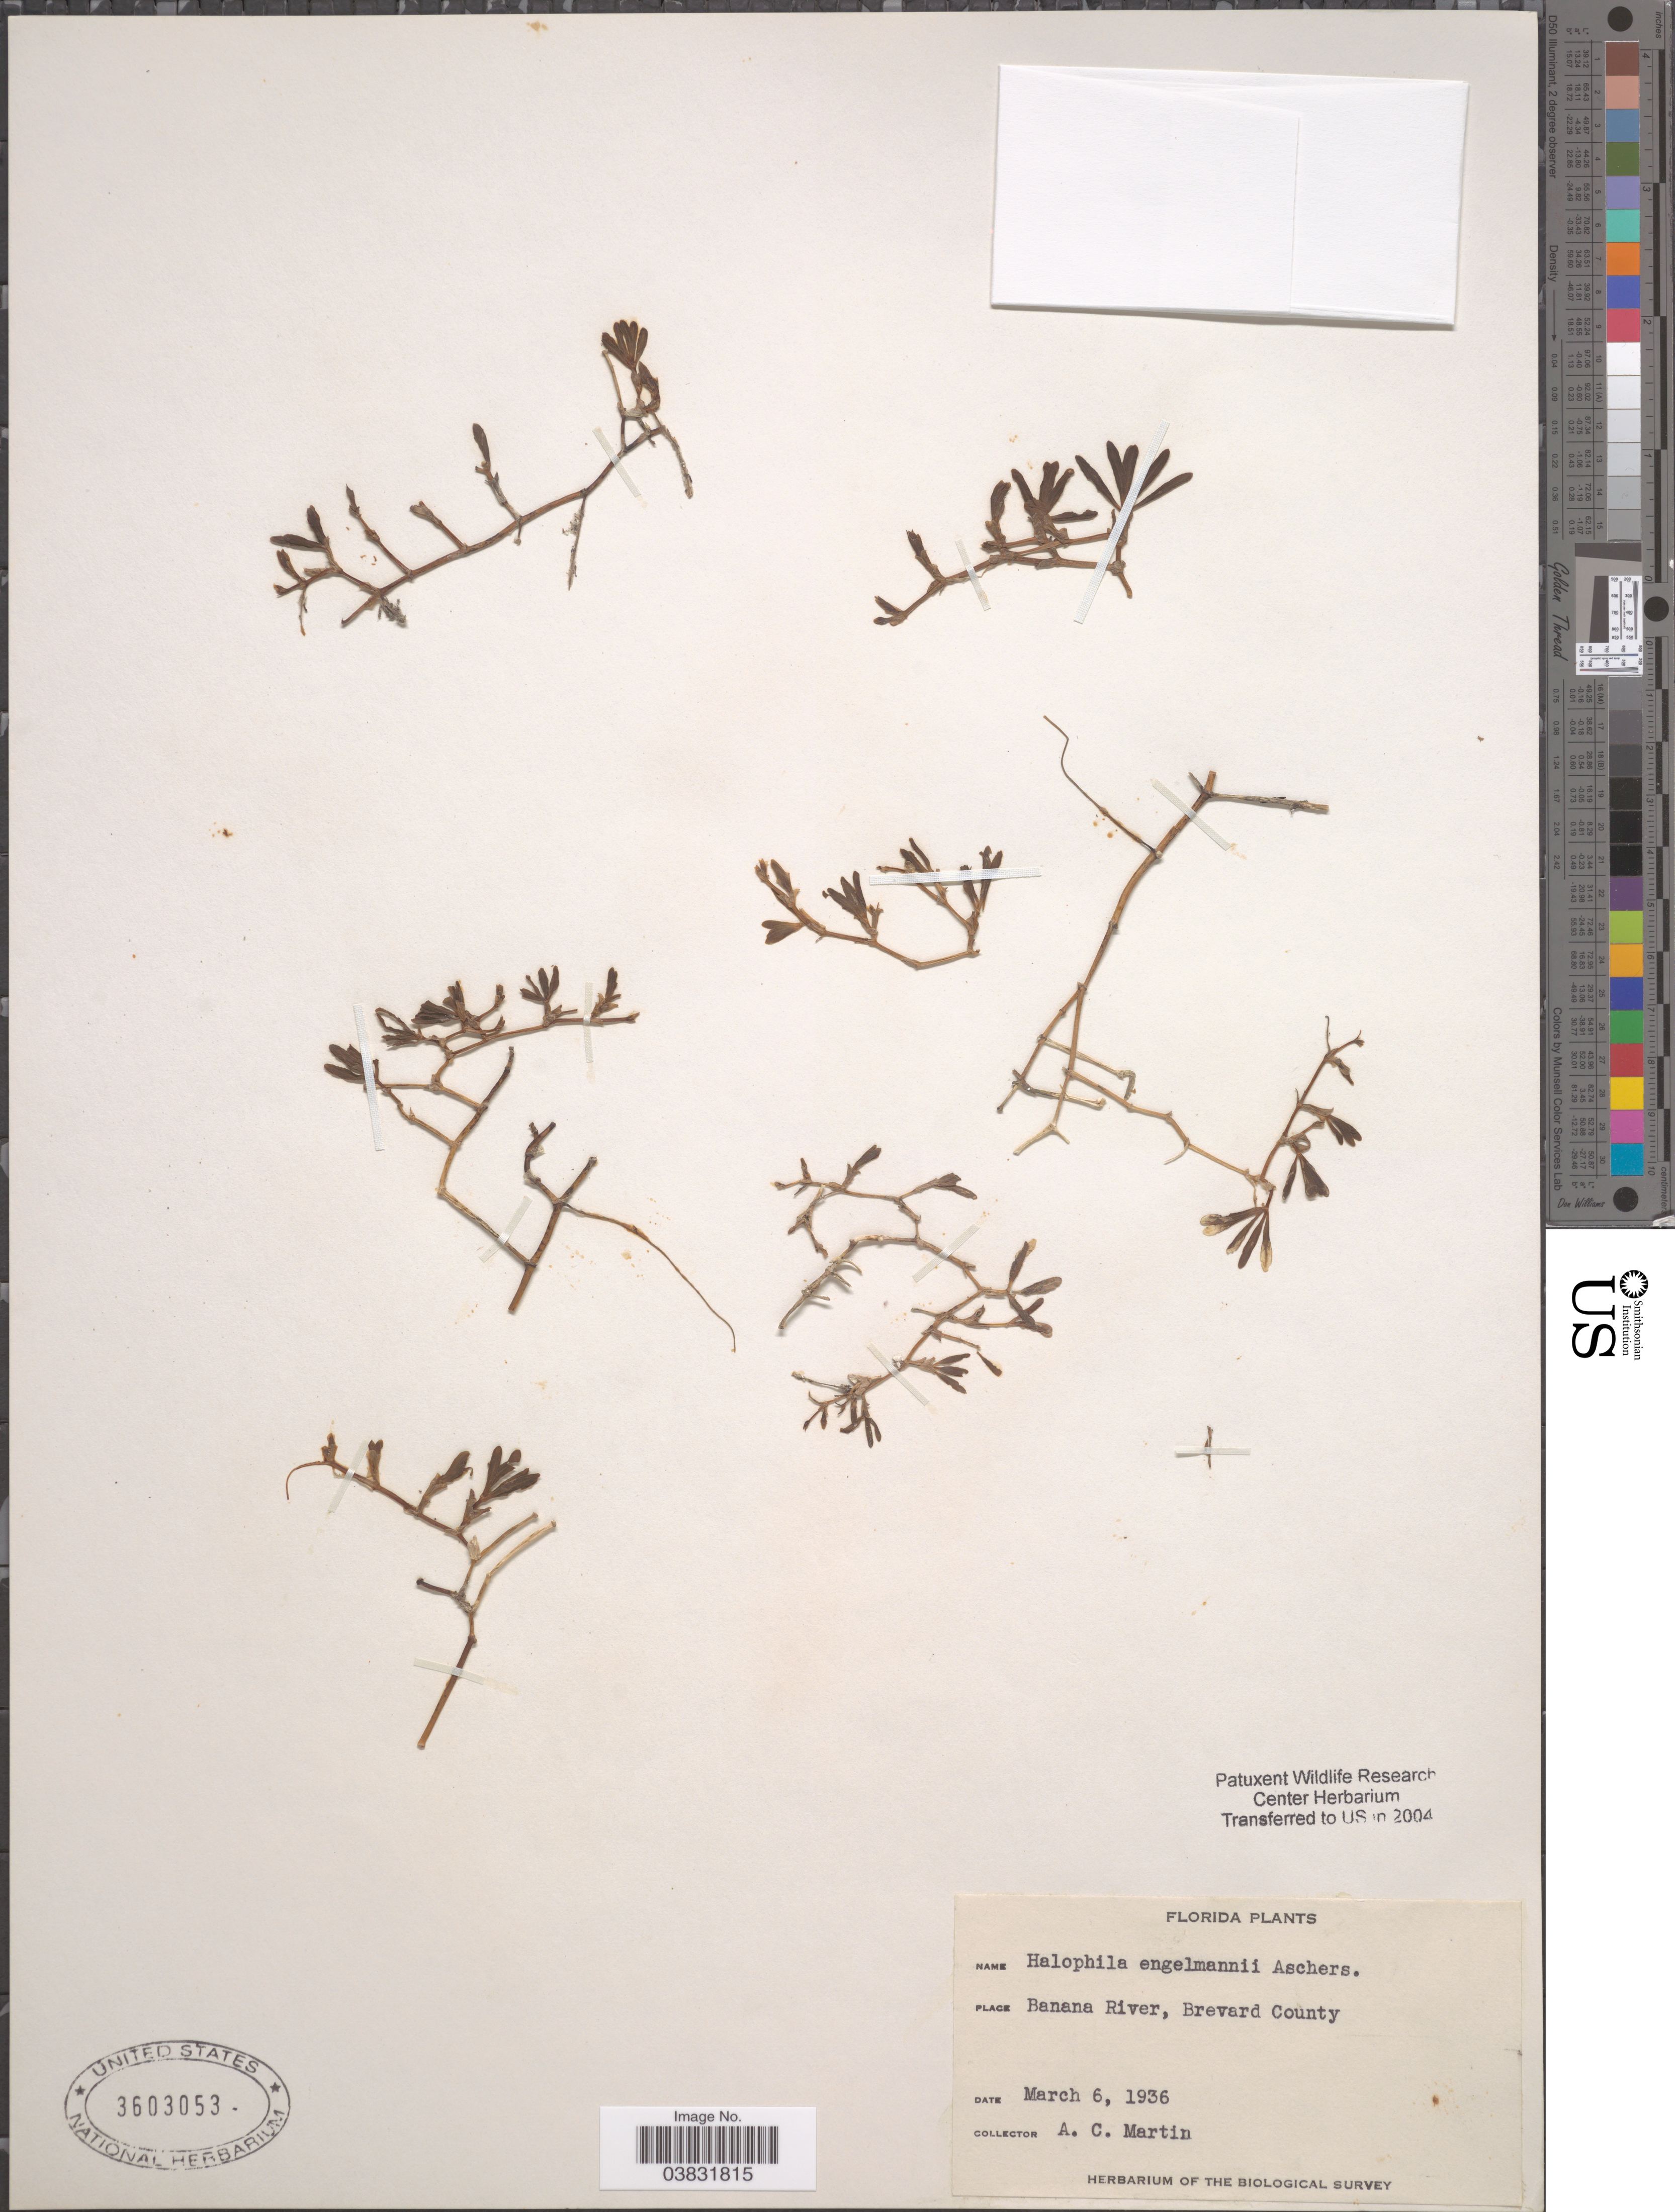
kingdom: Plantae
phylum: Tracheophyta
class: Liliopsida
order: Alismatales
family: Hydrocharitaceae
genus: Halophila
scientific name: Halophila engelmannii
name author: Asch.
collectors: A. C. Martin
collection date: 1936-03-06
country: United States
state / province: Florida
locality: Banana River, Brevard County.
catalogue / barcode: US 3603053